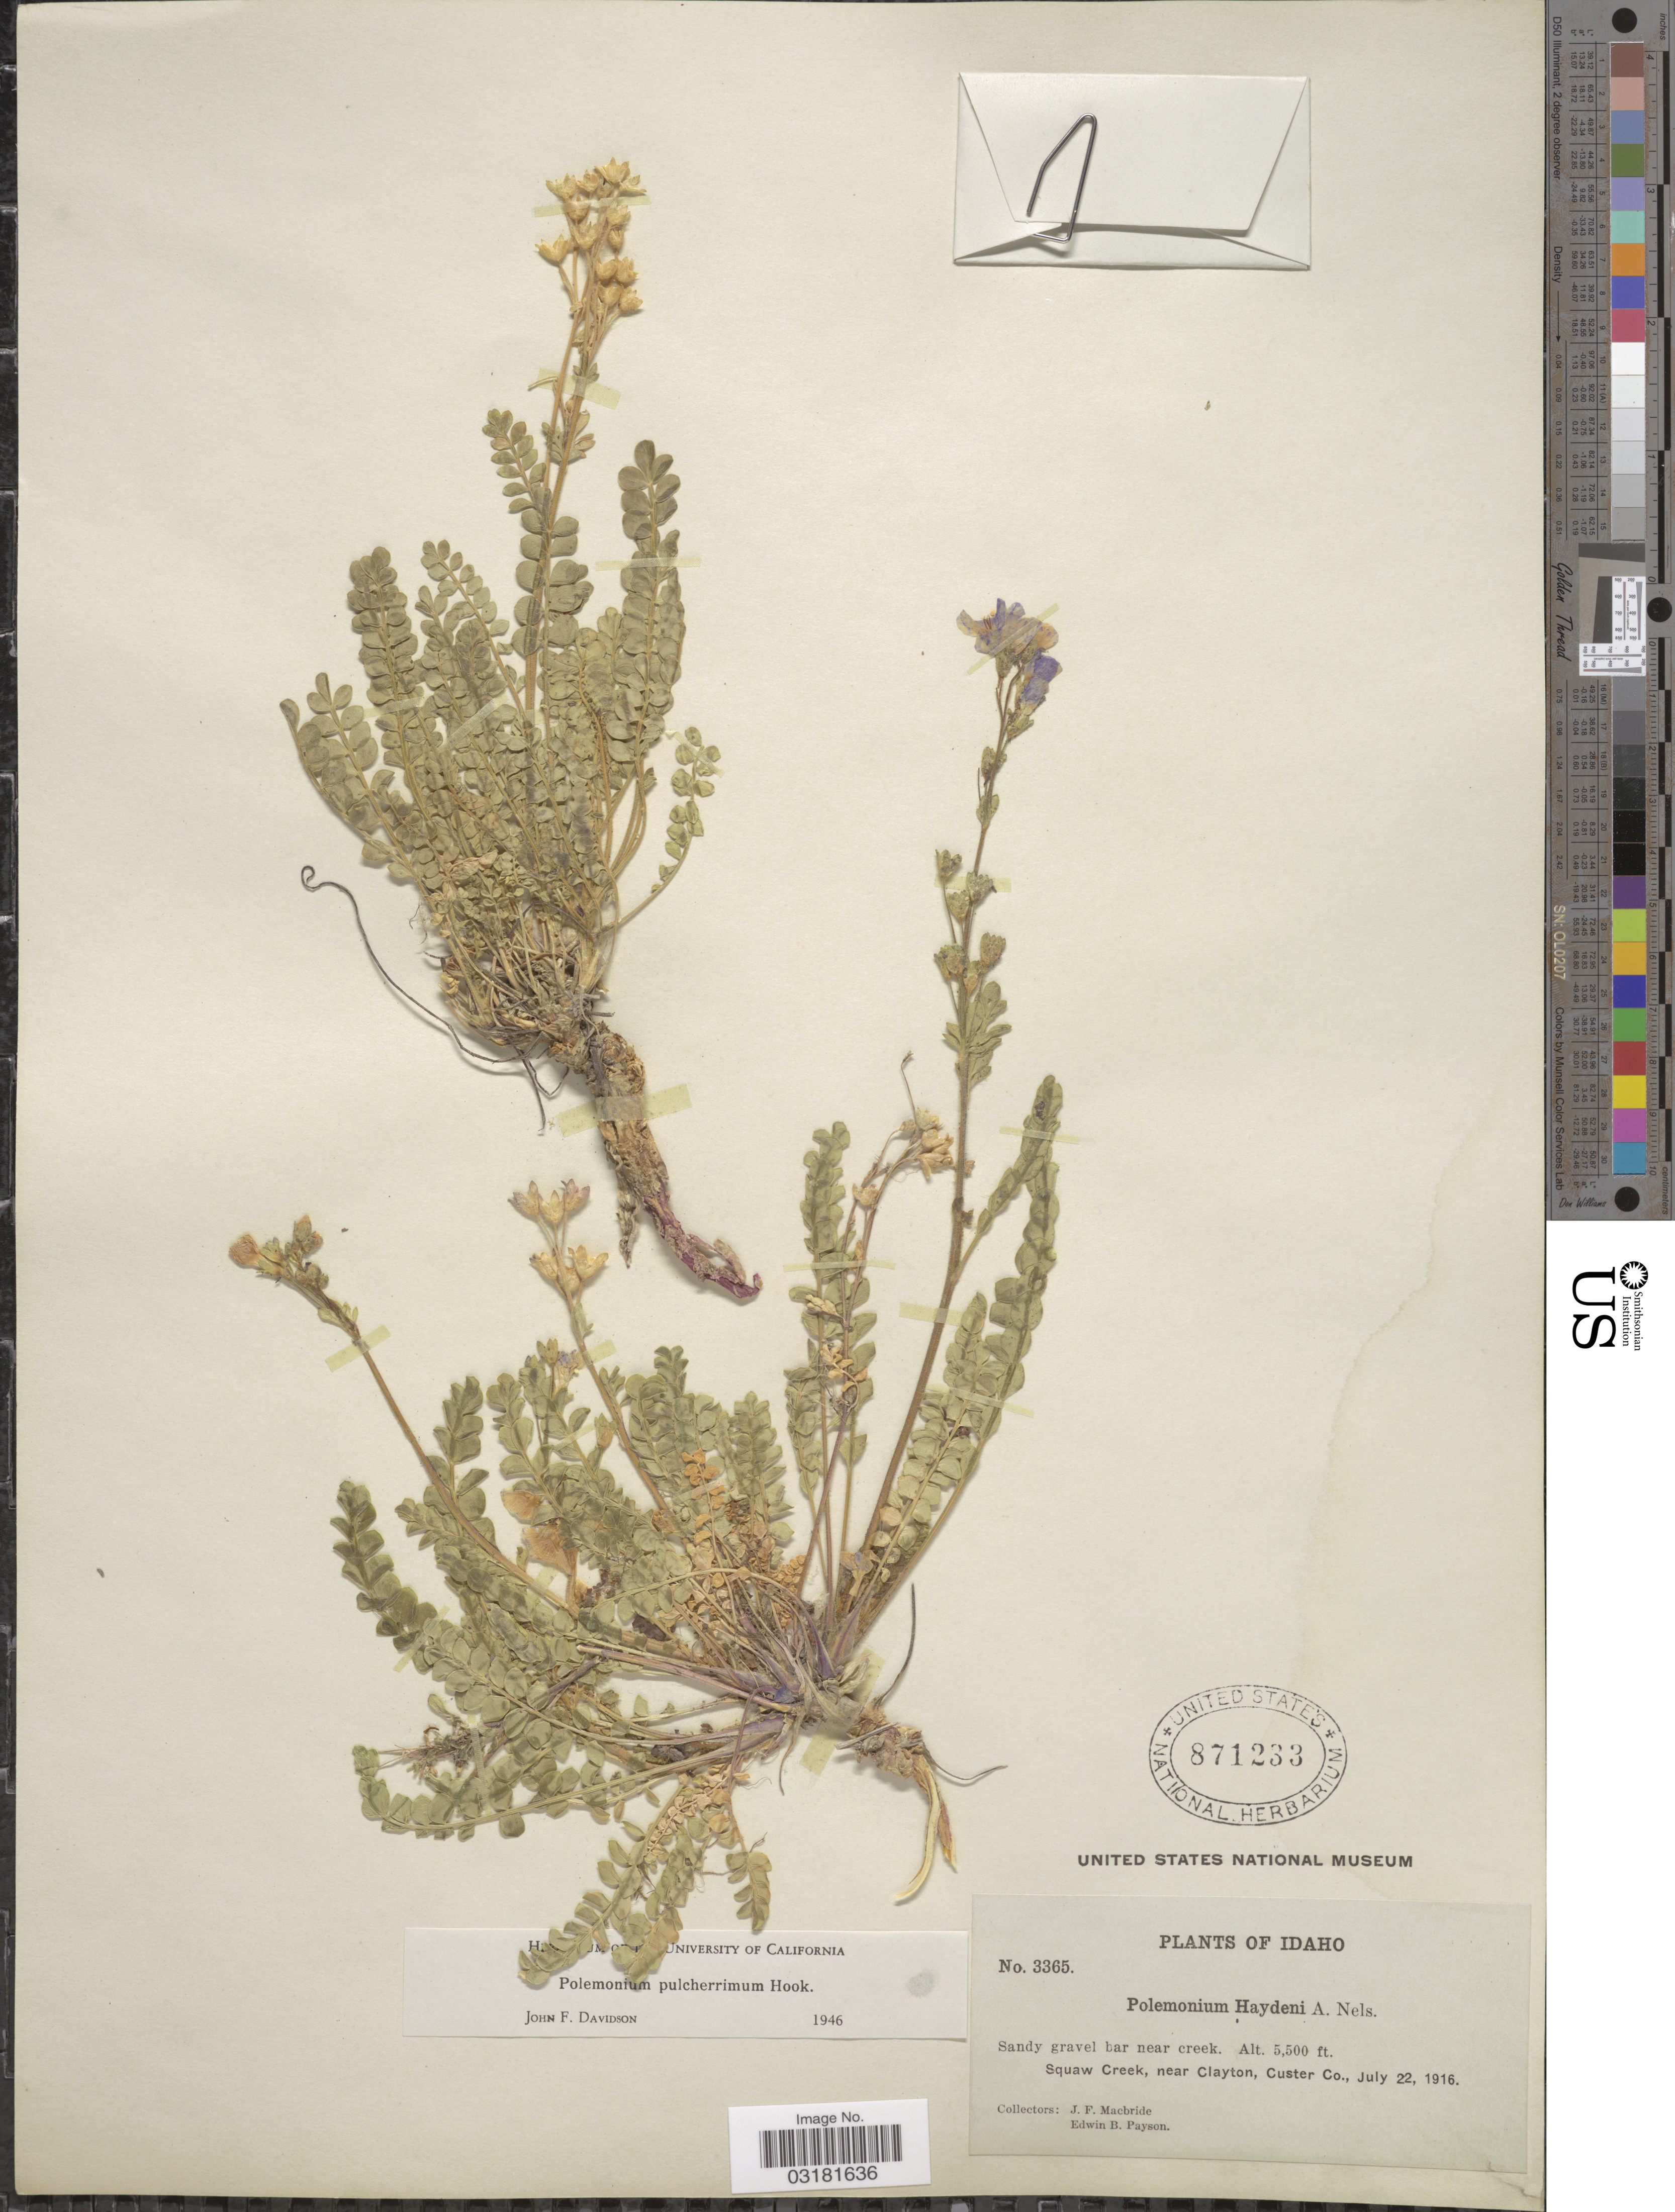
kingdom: Plantae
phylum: Tracheophyta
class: Magnoliopsida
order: Ericales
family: Polemoniaceae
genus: Polemonium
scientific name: Polemonium pulcherrimum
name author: Hook.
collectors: J. F. Macbride & E. B. Payson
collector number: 3365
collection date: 1916-07-22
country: United States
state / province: Idaho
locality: Sandy gravel bar near creek. Squaw Creek, near Clayton, Custer Co.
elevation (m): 1676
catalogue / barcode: US 871233